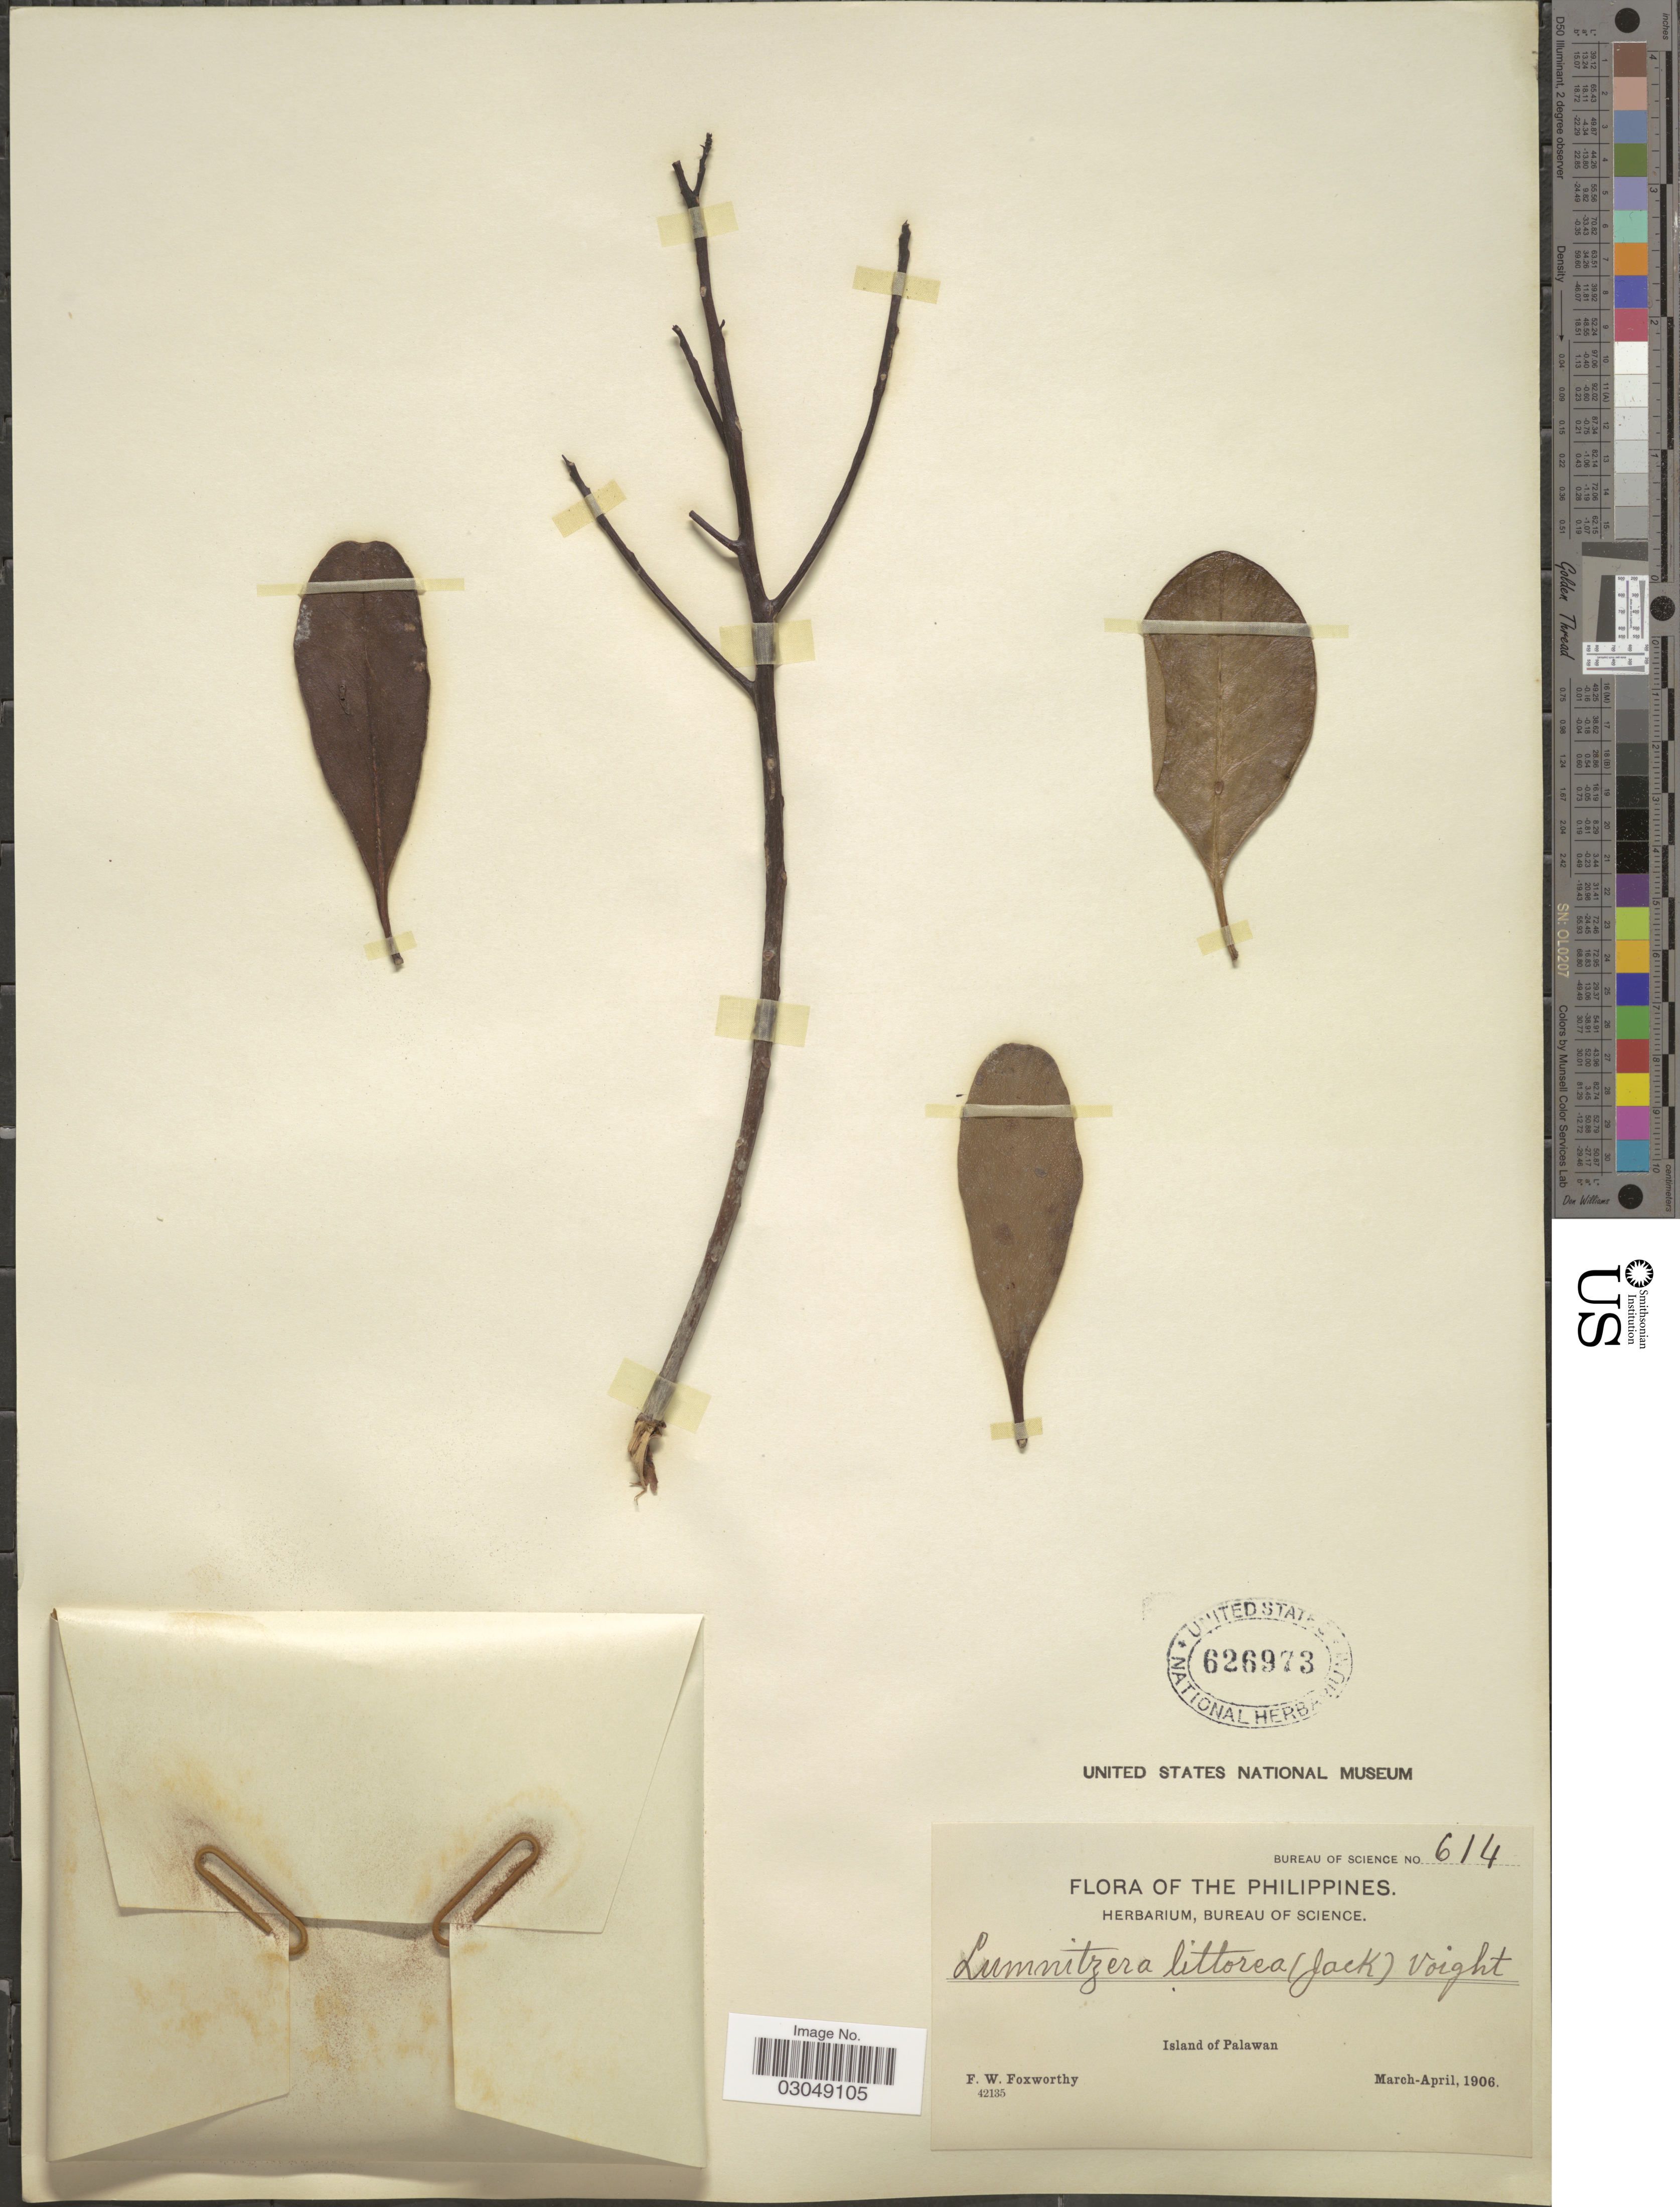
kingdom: Plantae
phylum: Tracheophyta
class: Magnoliopsida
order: Myrtales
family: Combretaceae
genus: Lumnitzera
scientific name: Lumnitzera littorea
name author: (Jack) Voight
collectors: F. W. Foxworthy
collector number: Bureau of Science614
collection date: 1906-03/1906-04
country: Philippines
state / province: Mimaropa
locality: Island of Palawan.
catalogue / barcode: US 626973